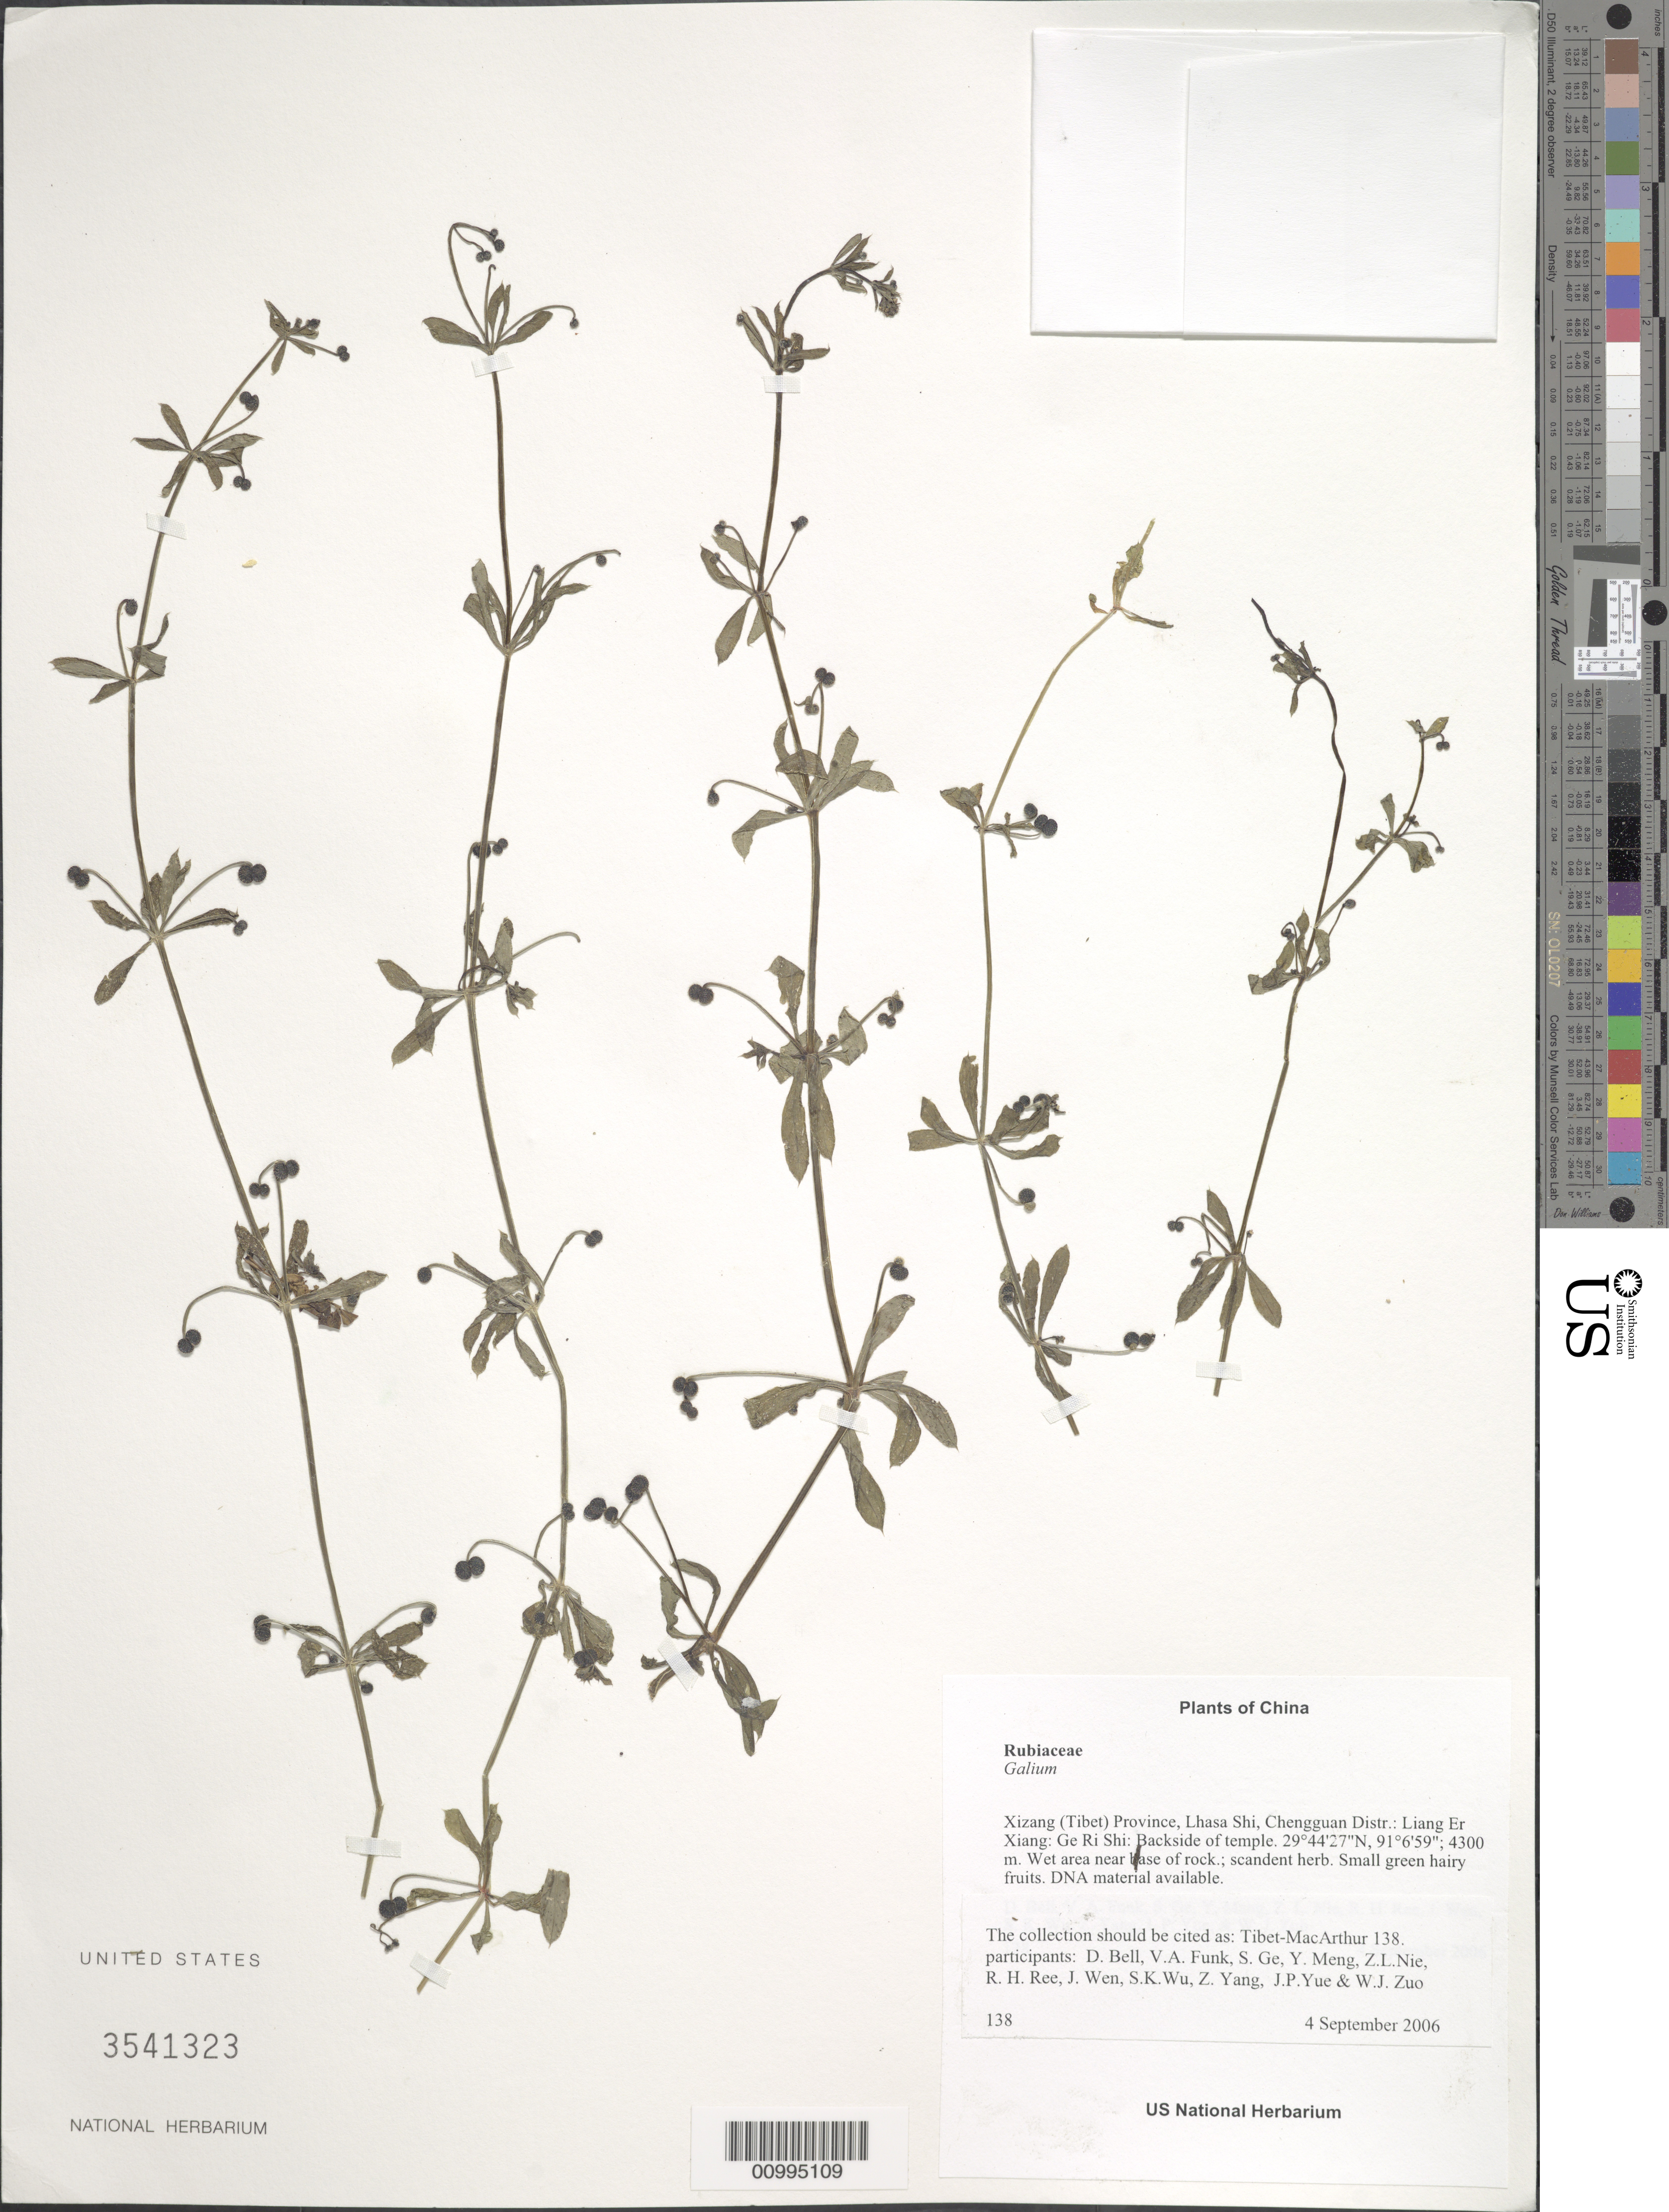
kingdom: Plantae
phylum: Tracheophyta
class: Magnoliopsida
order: Gentianales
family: Rubiaceae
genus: Galium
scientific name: Galium sp.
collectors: Tibet-MacArthur, D. A. Bell, V. Funk, S. Ge, Y. Meng, Z. Nie, R. Ree, J. Wen, S. K. Wu, Z. Yang, J. Yue & W. Zuo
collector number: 138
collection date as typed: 04 Sep 2006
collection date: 2006-09-04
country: China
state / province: Xizang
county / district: Lhasa Shi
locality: Chengguan Distr.: Liang Er Xiang: Ge Ri Shi. Backside of temple.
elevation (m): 4300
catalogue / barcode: US 3541323